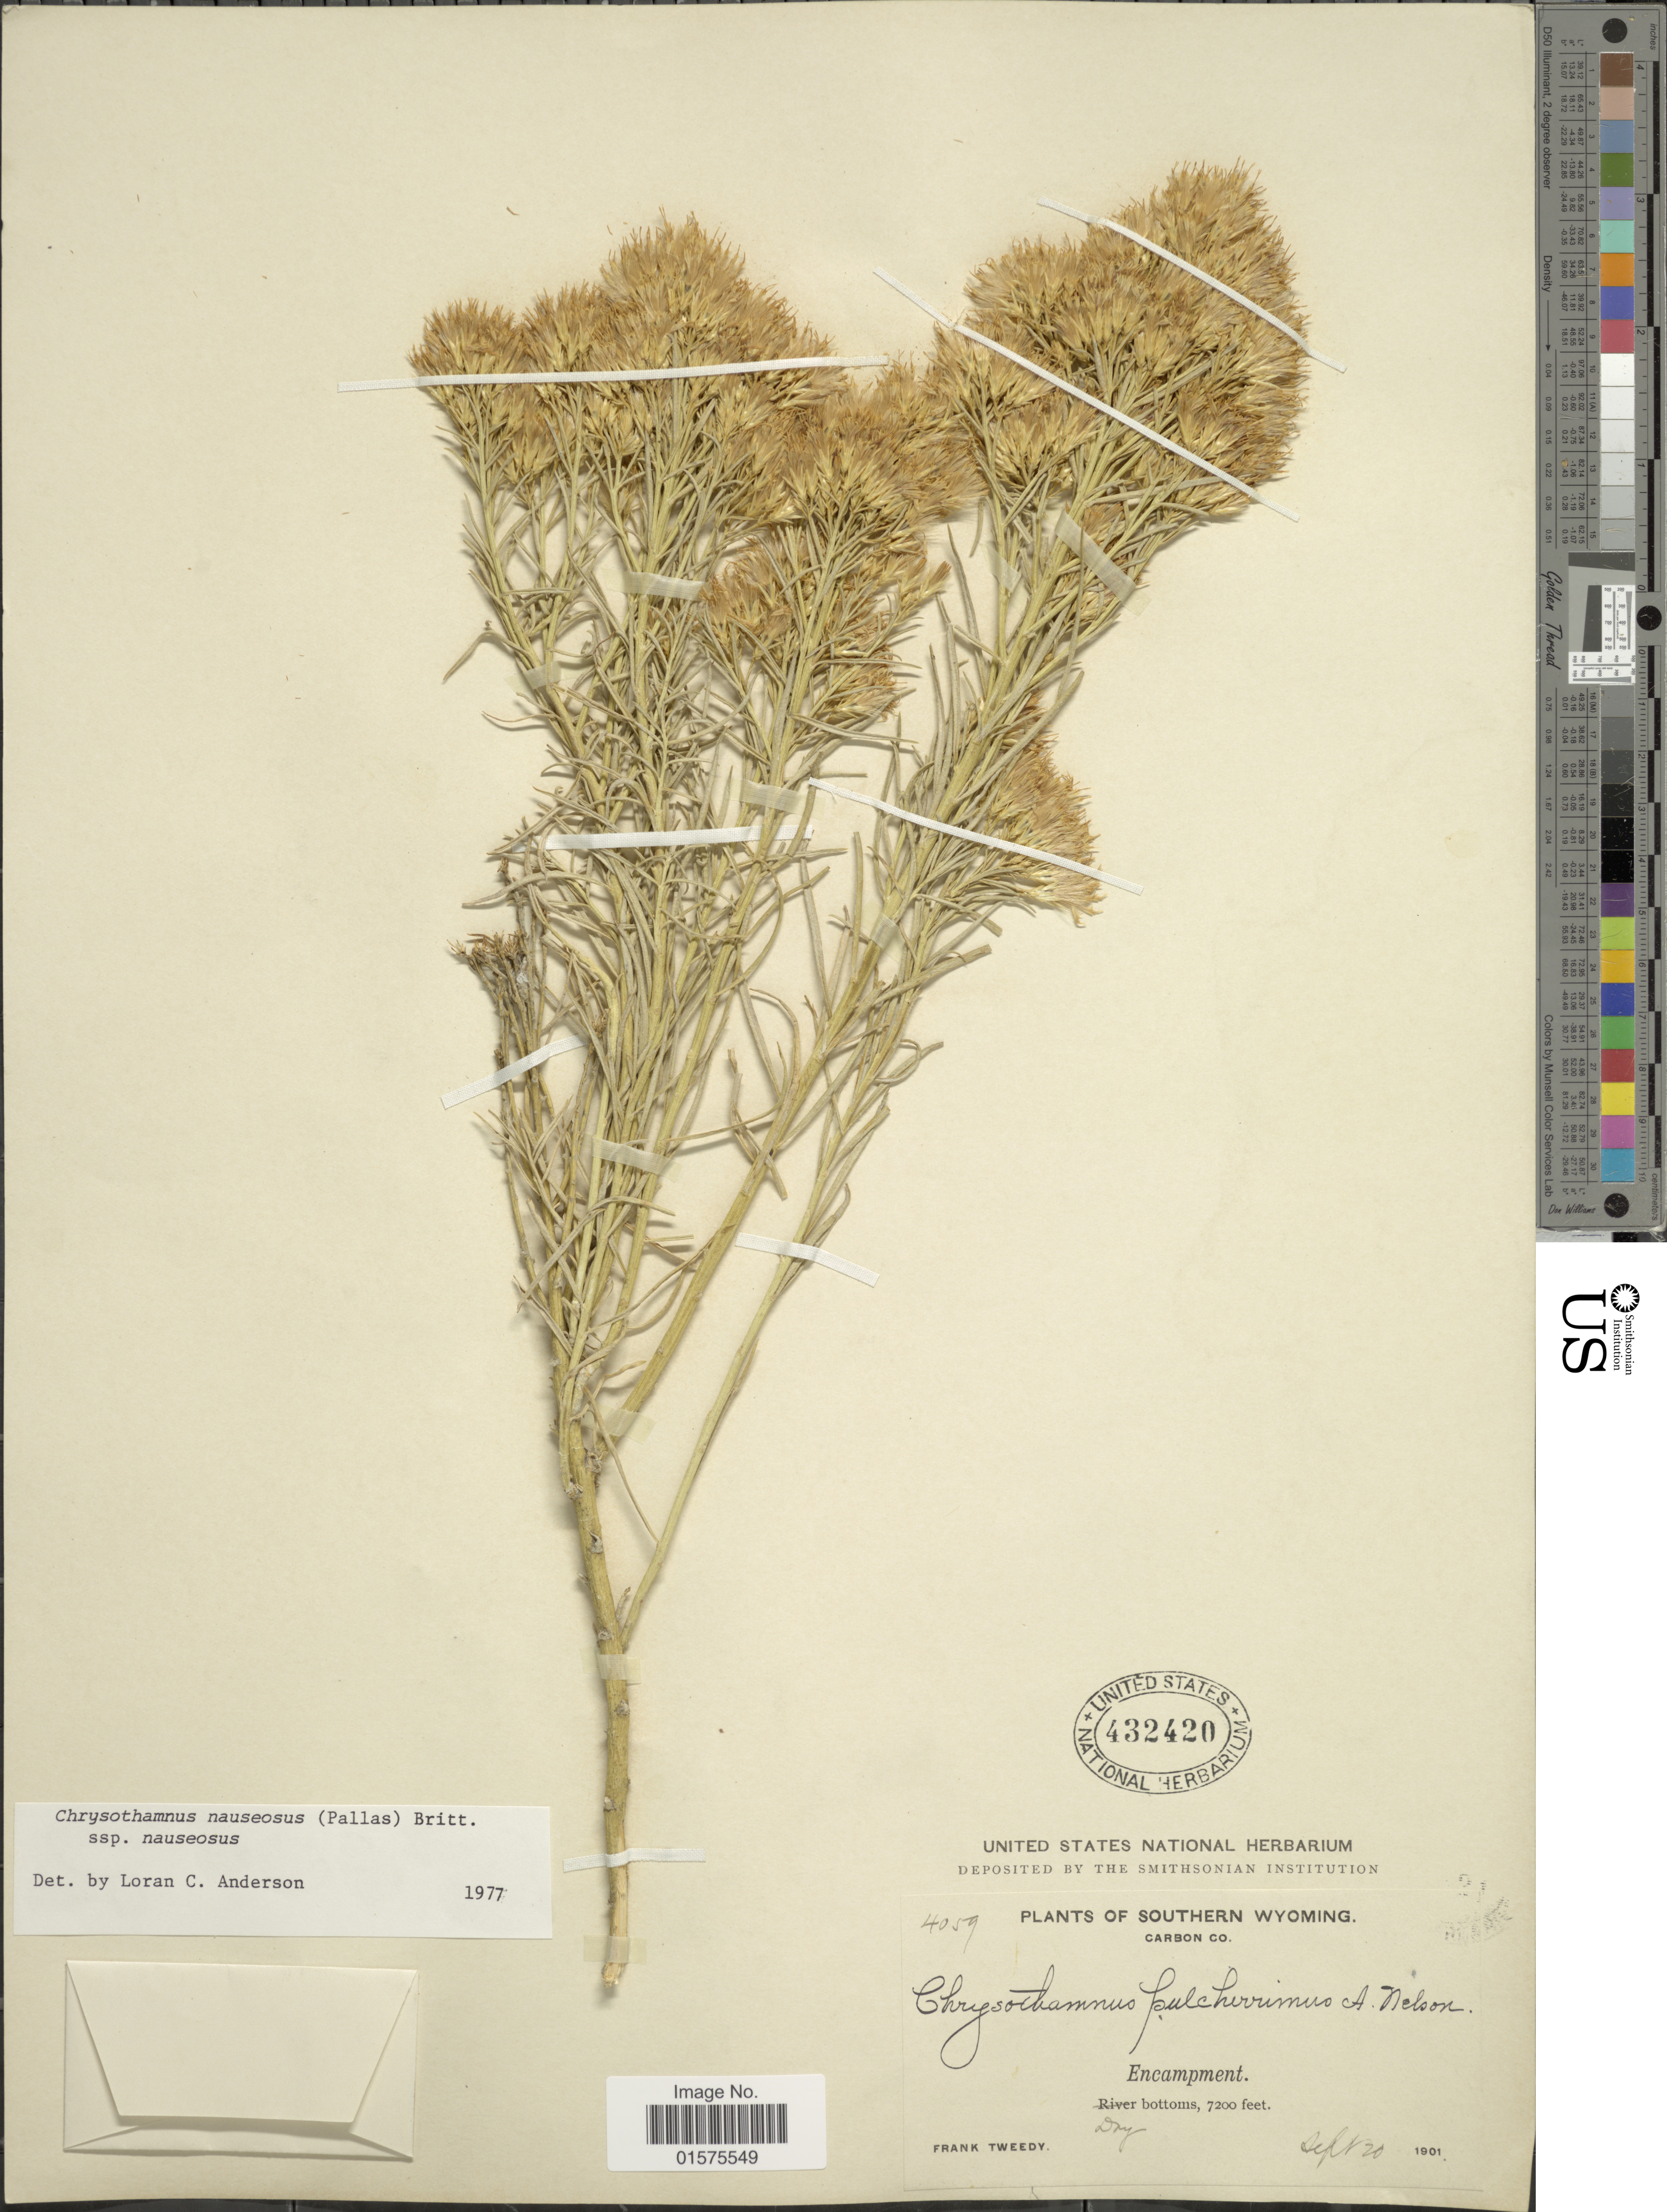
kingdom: Plantae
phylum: Tracheophyta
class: Magnoliopsida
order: Asterales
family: Asteraceae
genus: Ericameria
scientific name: Ericameria nauseosa var. nauseosa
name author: (Pall. ex Pursh) G.L. Nesom & G.I. Baird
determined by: Urbatsch, Lowell E., Curator (LSU), Louisiana State University (UNITED STATES)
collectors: F. Tweedy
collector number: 4059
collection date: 1901-09-20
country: United States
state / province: Wyoming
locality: Southern Wyoming. Carbon Co. Encampment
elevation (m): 2195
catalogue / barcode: US 432420